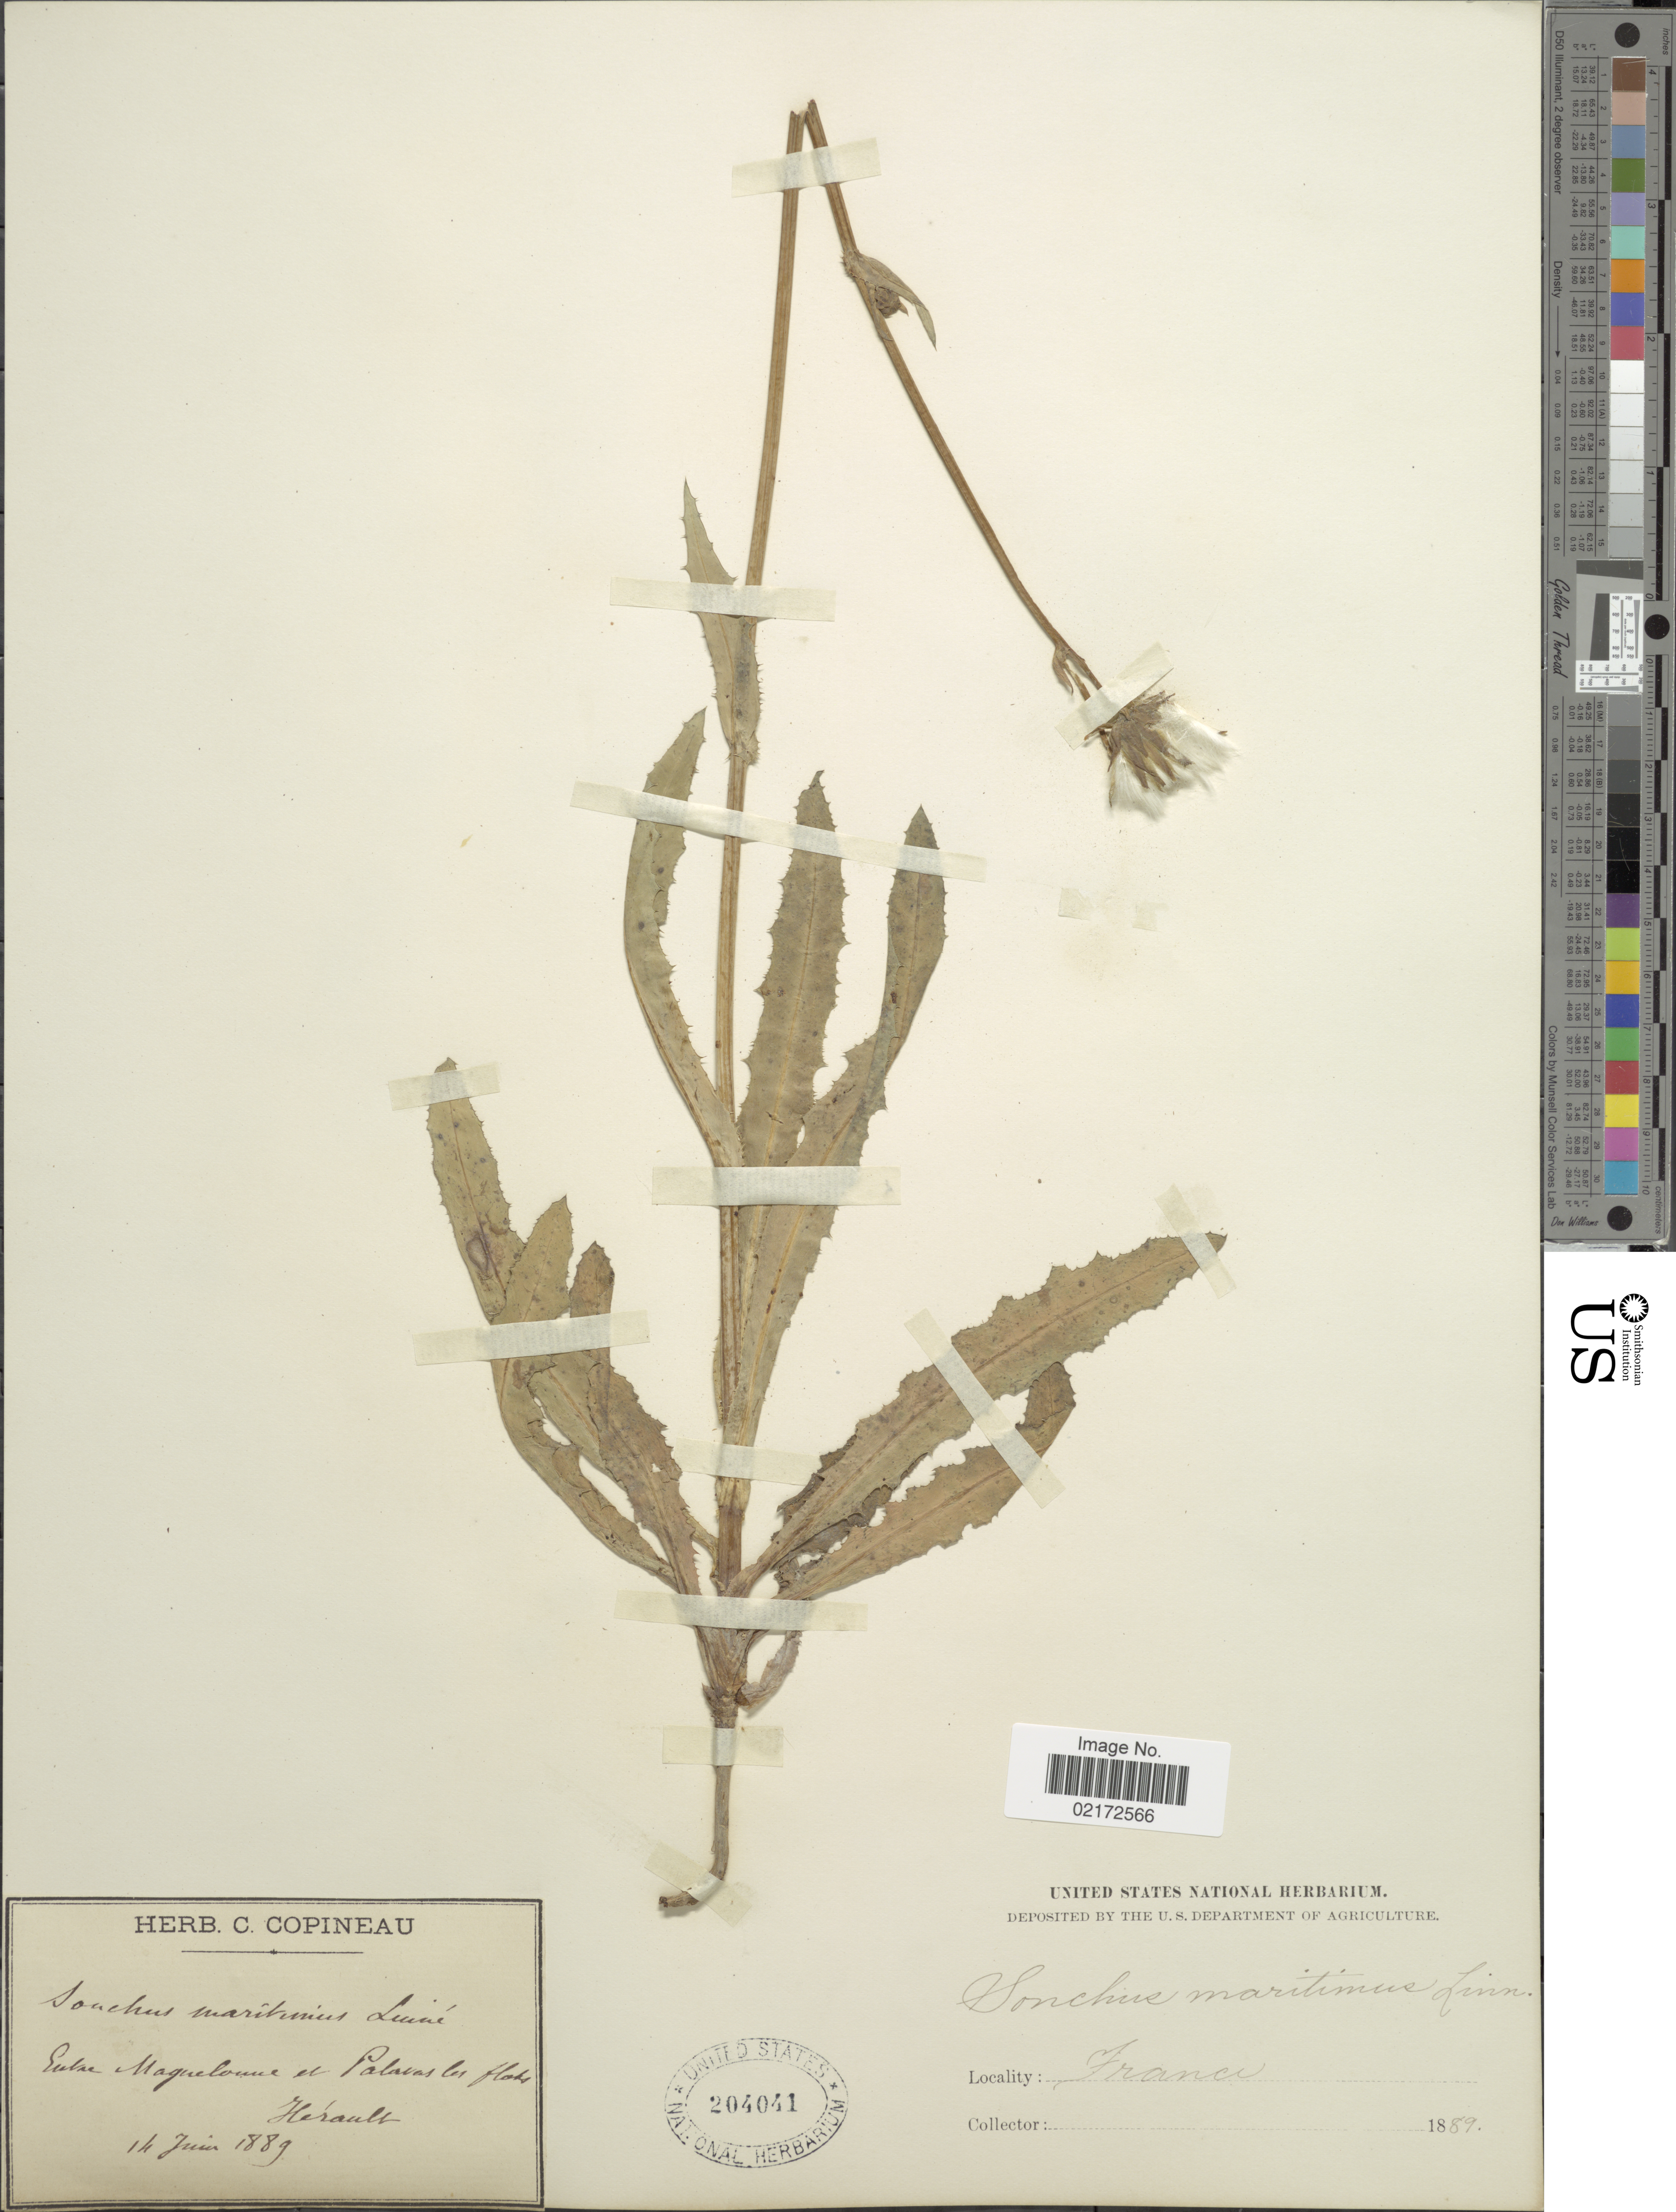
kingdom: Plantae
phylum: Tracheophyta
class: Magnoliopsida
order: Asterales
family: Asteraceae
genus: Sonchus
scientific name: Sonchus maritimus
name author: L.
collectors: ex herb. C. Copineau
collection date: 1889-06-14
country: France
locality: Eutse Magueloune et Palavas-les-Flots, Hérault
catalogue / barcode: US 204041